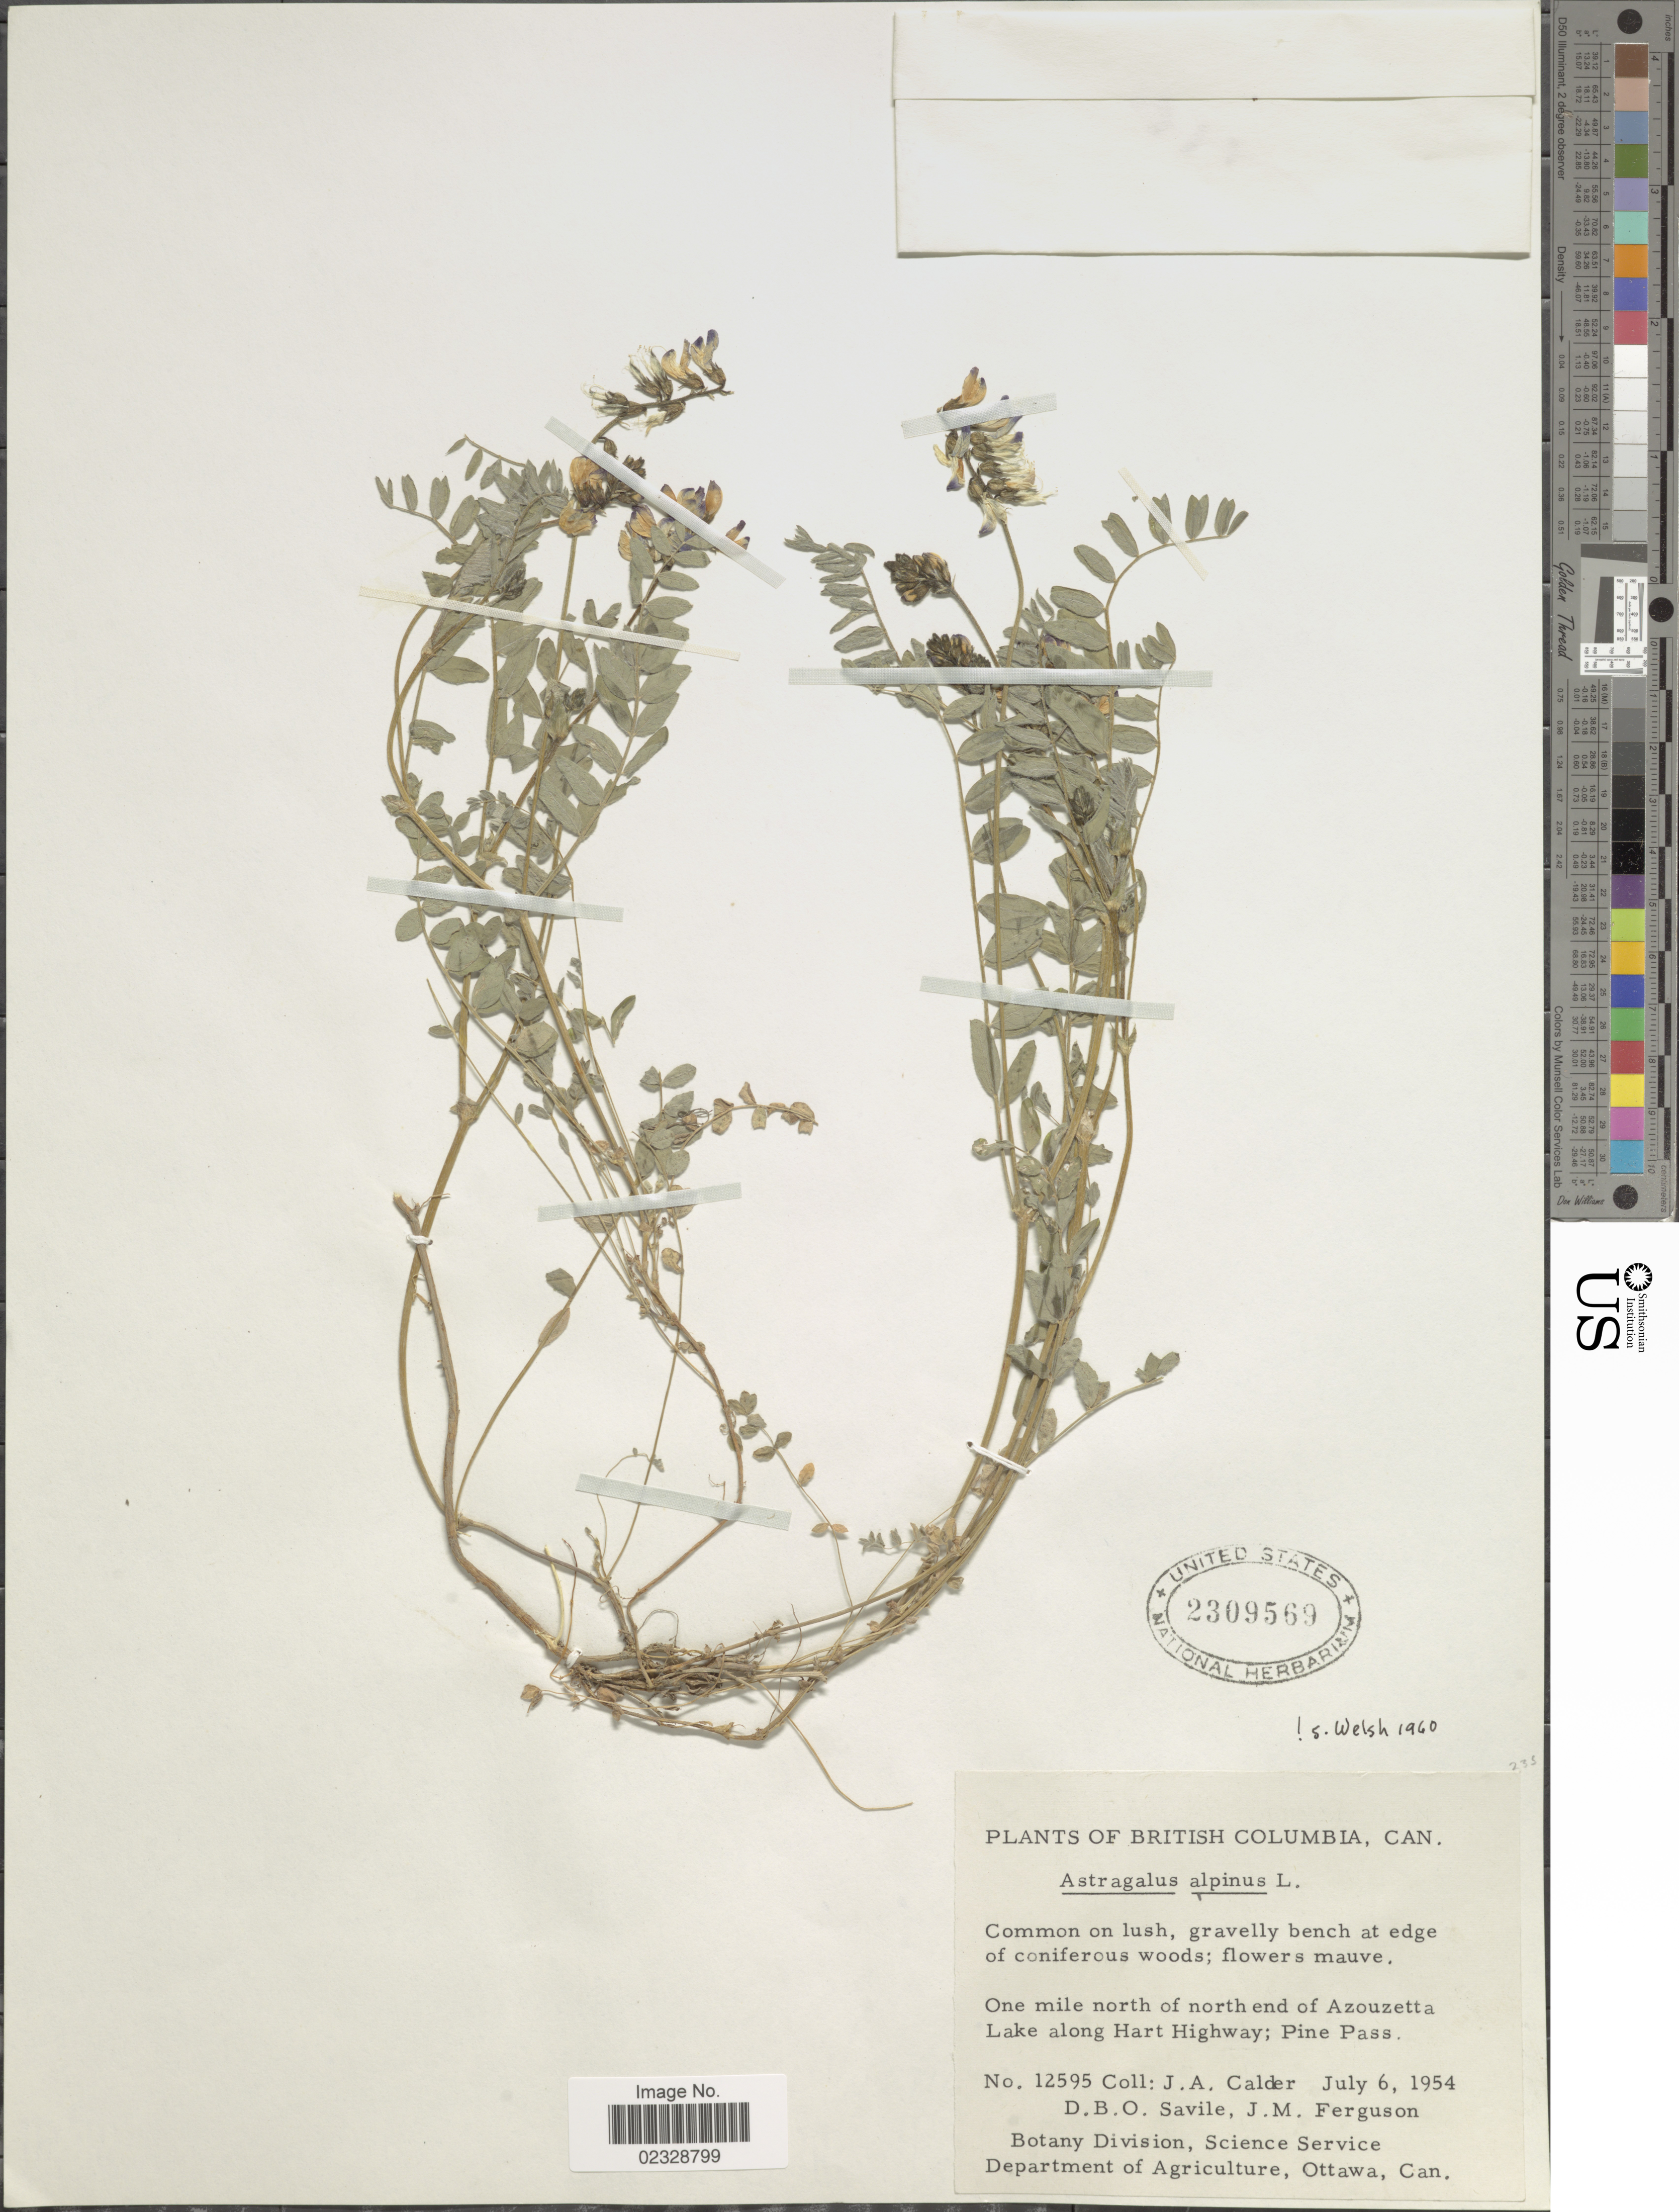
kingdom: Plantae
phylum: Tracheophyta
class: Magnoliopsida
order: Fabales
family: Fabaceae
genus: Astragalus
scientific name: Astragalus alpinus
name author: L.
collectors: J. A. Calder, D. Savile & J. M. Ferguson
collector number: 12595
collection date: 1954-07-06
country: Canada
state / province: British Columbia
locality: One mile north of north end of Azouzetta Lake along Hart Highway, Pine Pass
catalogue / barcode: US 2309569